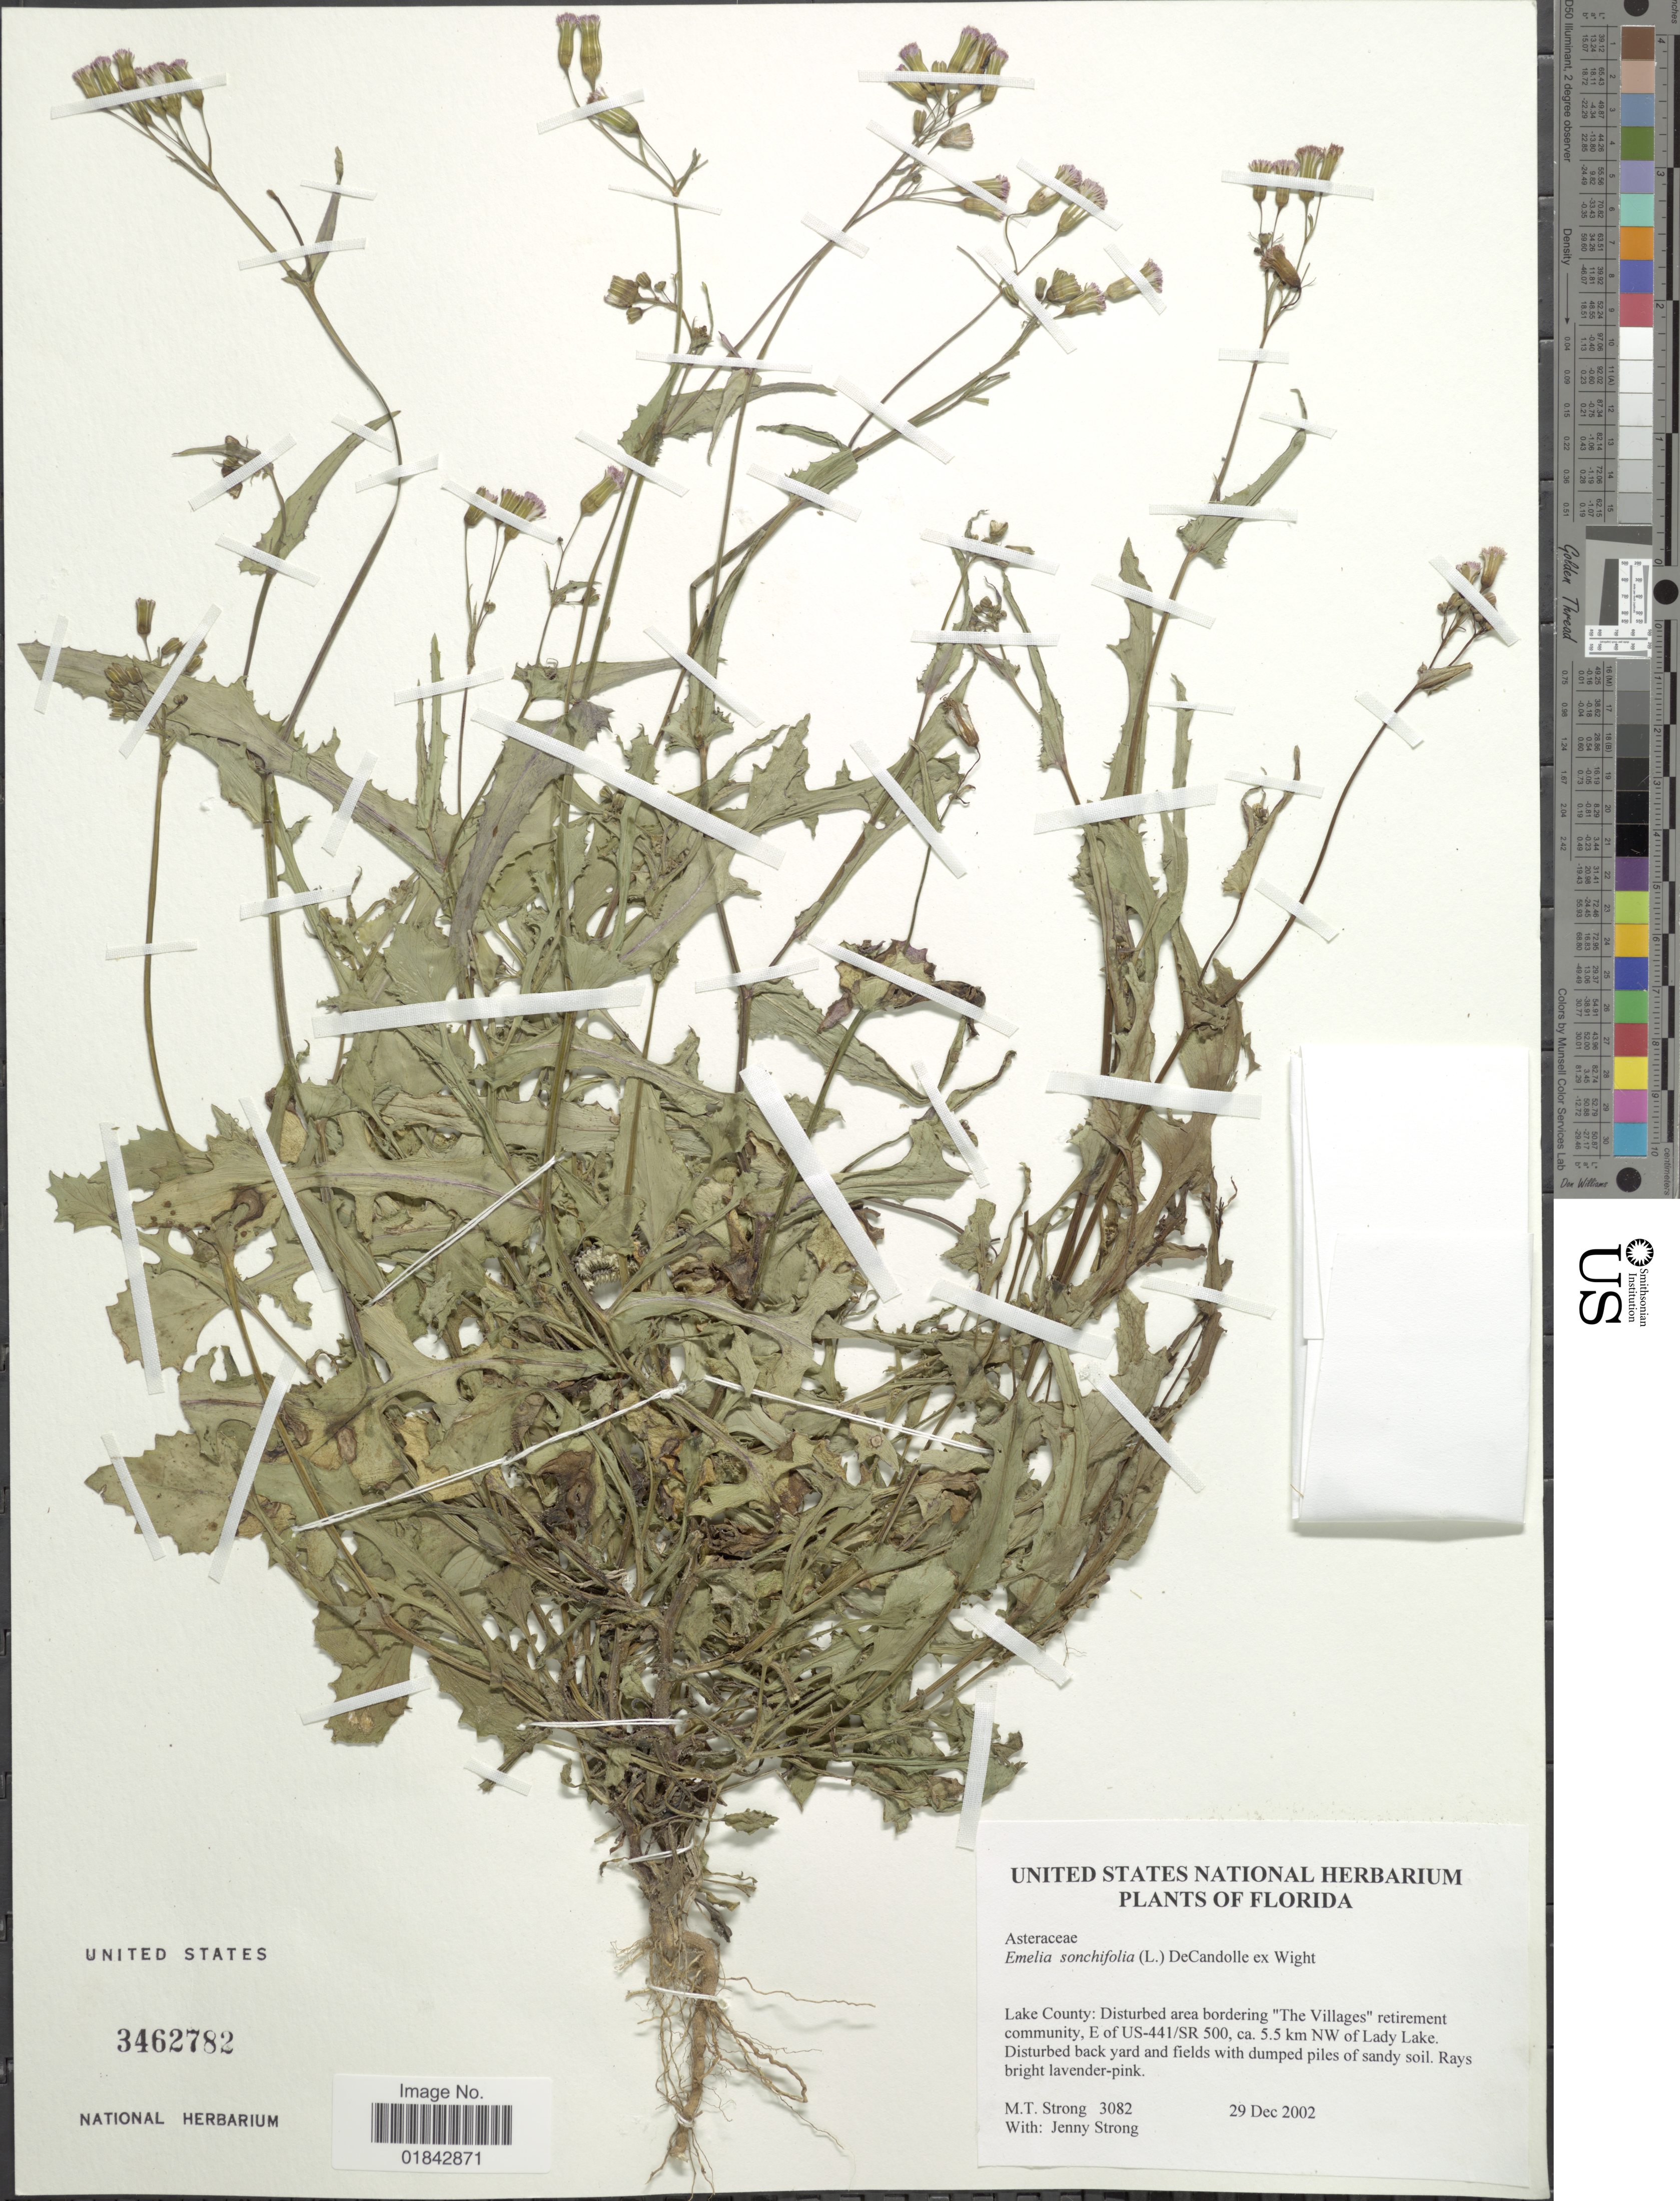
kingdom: Plantae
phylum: Tracheophyta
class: Magnoliopsida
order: Asterales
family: Asteraceae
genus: Emilia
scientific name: Emilia sonchifolia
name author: (L.) DC.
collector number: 3082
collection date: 2002-12-29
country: United States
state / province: Florida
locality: Lake County: disturbed area bordering "The Villages"retirement community, E of US-441/SR 500, ca. 5.5 km NW of Lady Lake, disturbed back yard and fields with dumped piles of sandy soil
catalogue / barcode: US 3462782